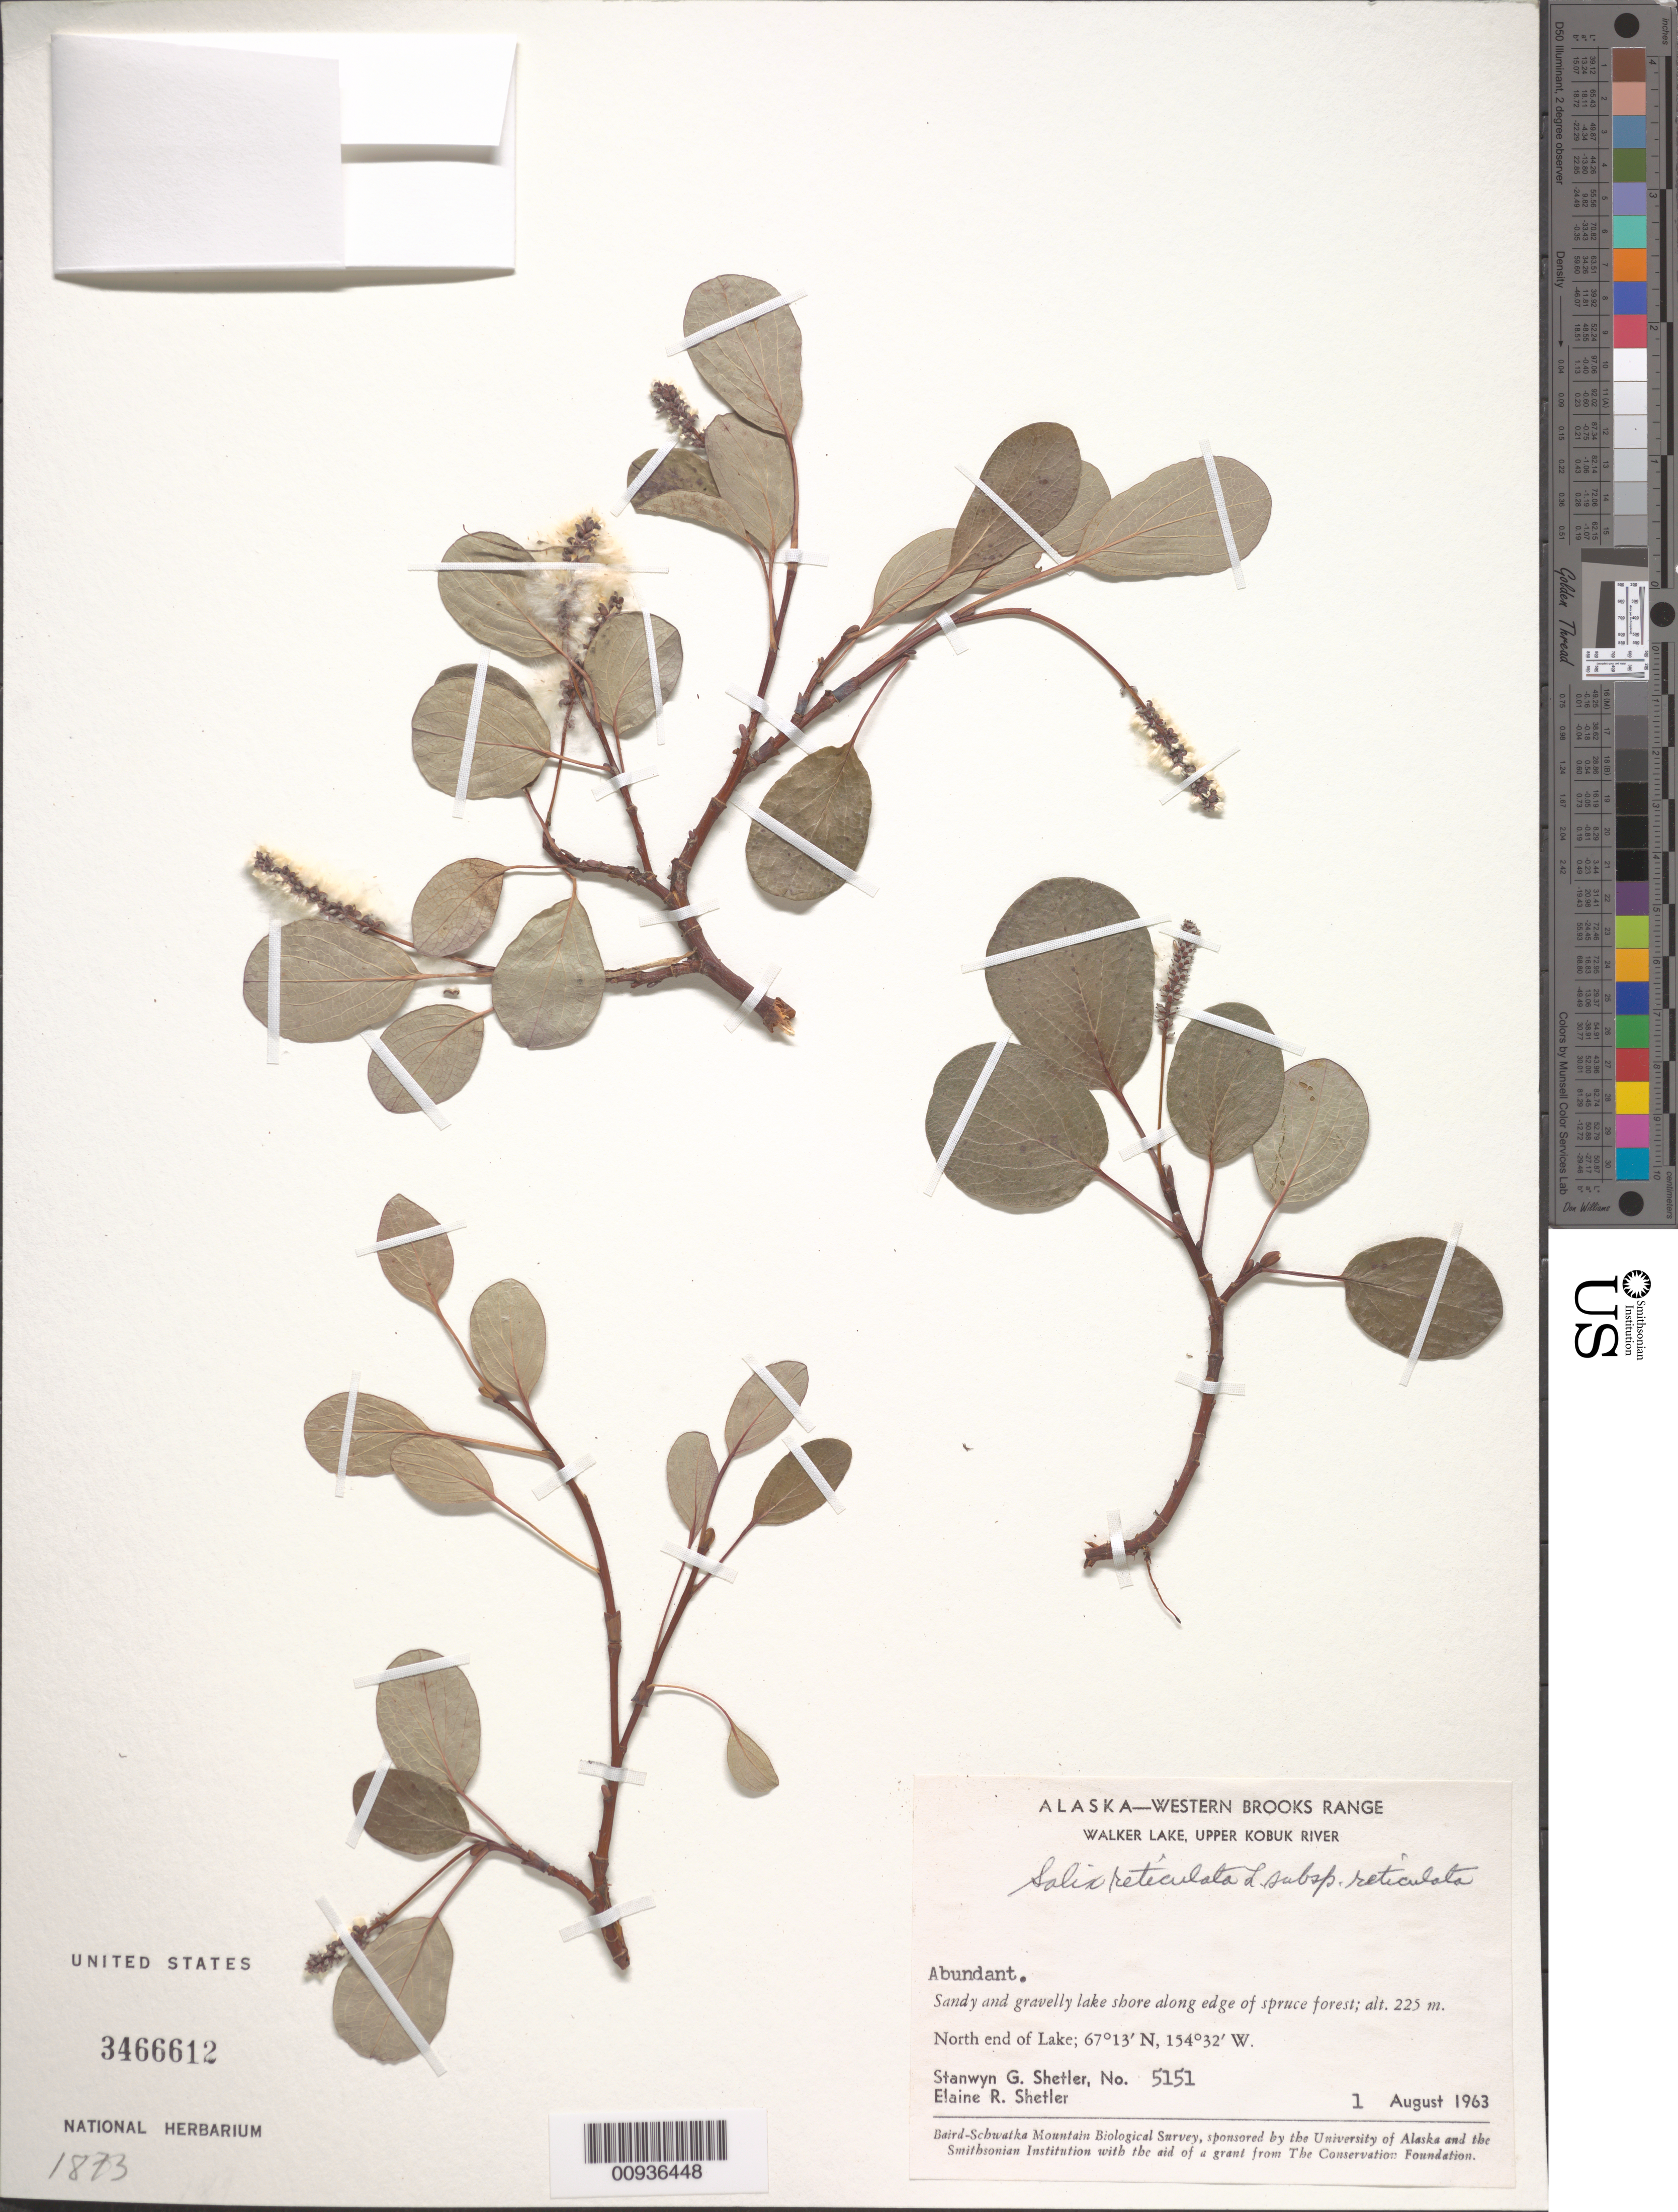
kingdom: Plantae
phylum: Tracheophyta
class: Magnoliopsida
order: Malpighiales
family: Salicaceae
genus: Salix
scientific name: Salix reticulata subsp. reticulata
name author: L.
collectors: S. Shetler & E. R. Shetler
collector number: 5151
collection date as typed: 01 Aug 1963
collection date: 1963-08-01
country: United States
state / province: Alaska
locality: North end of Walker Lake. Western Brooks Range, Upper Kobuk River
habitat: Sandy and gravelly lake shore along edge of spruce forest.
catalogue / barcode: US 3466612